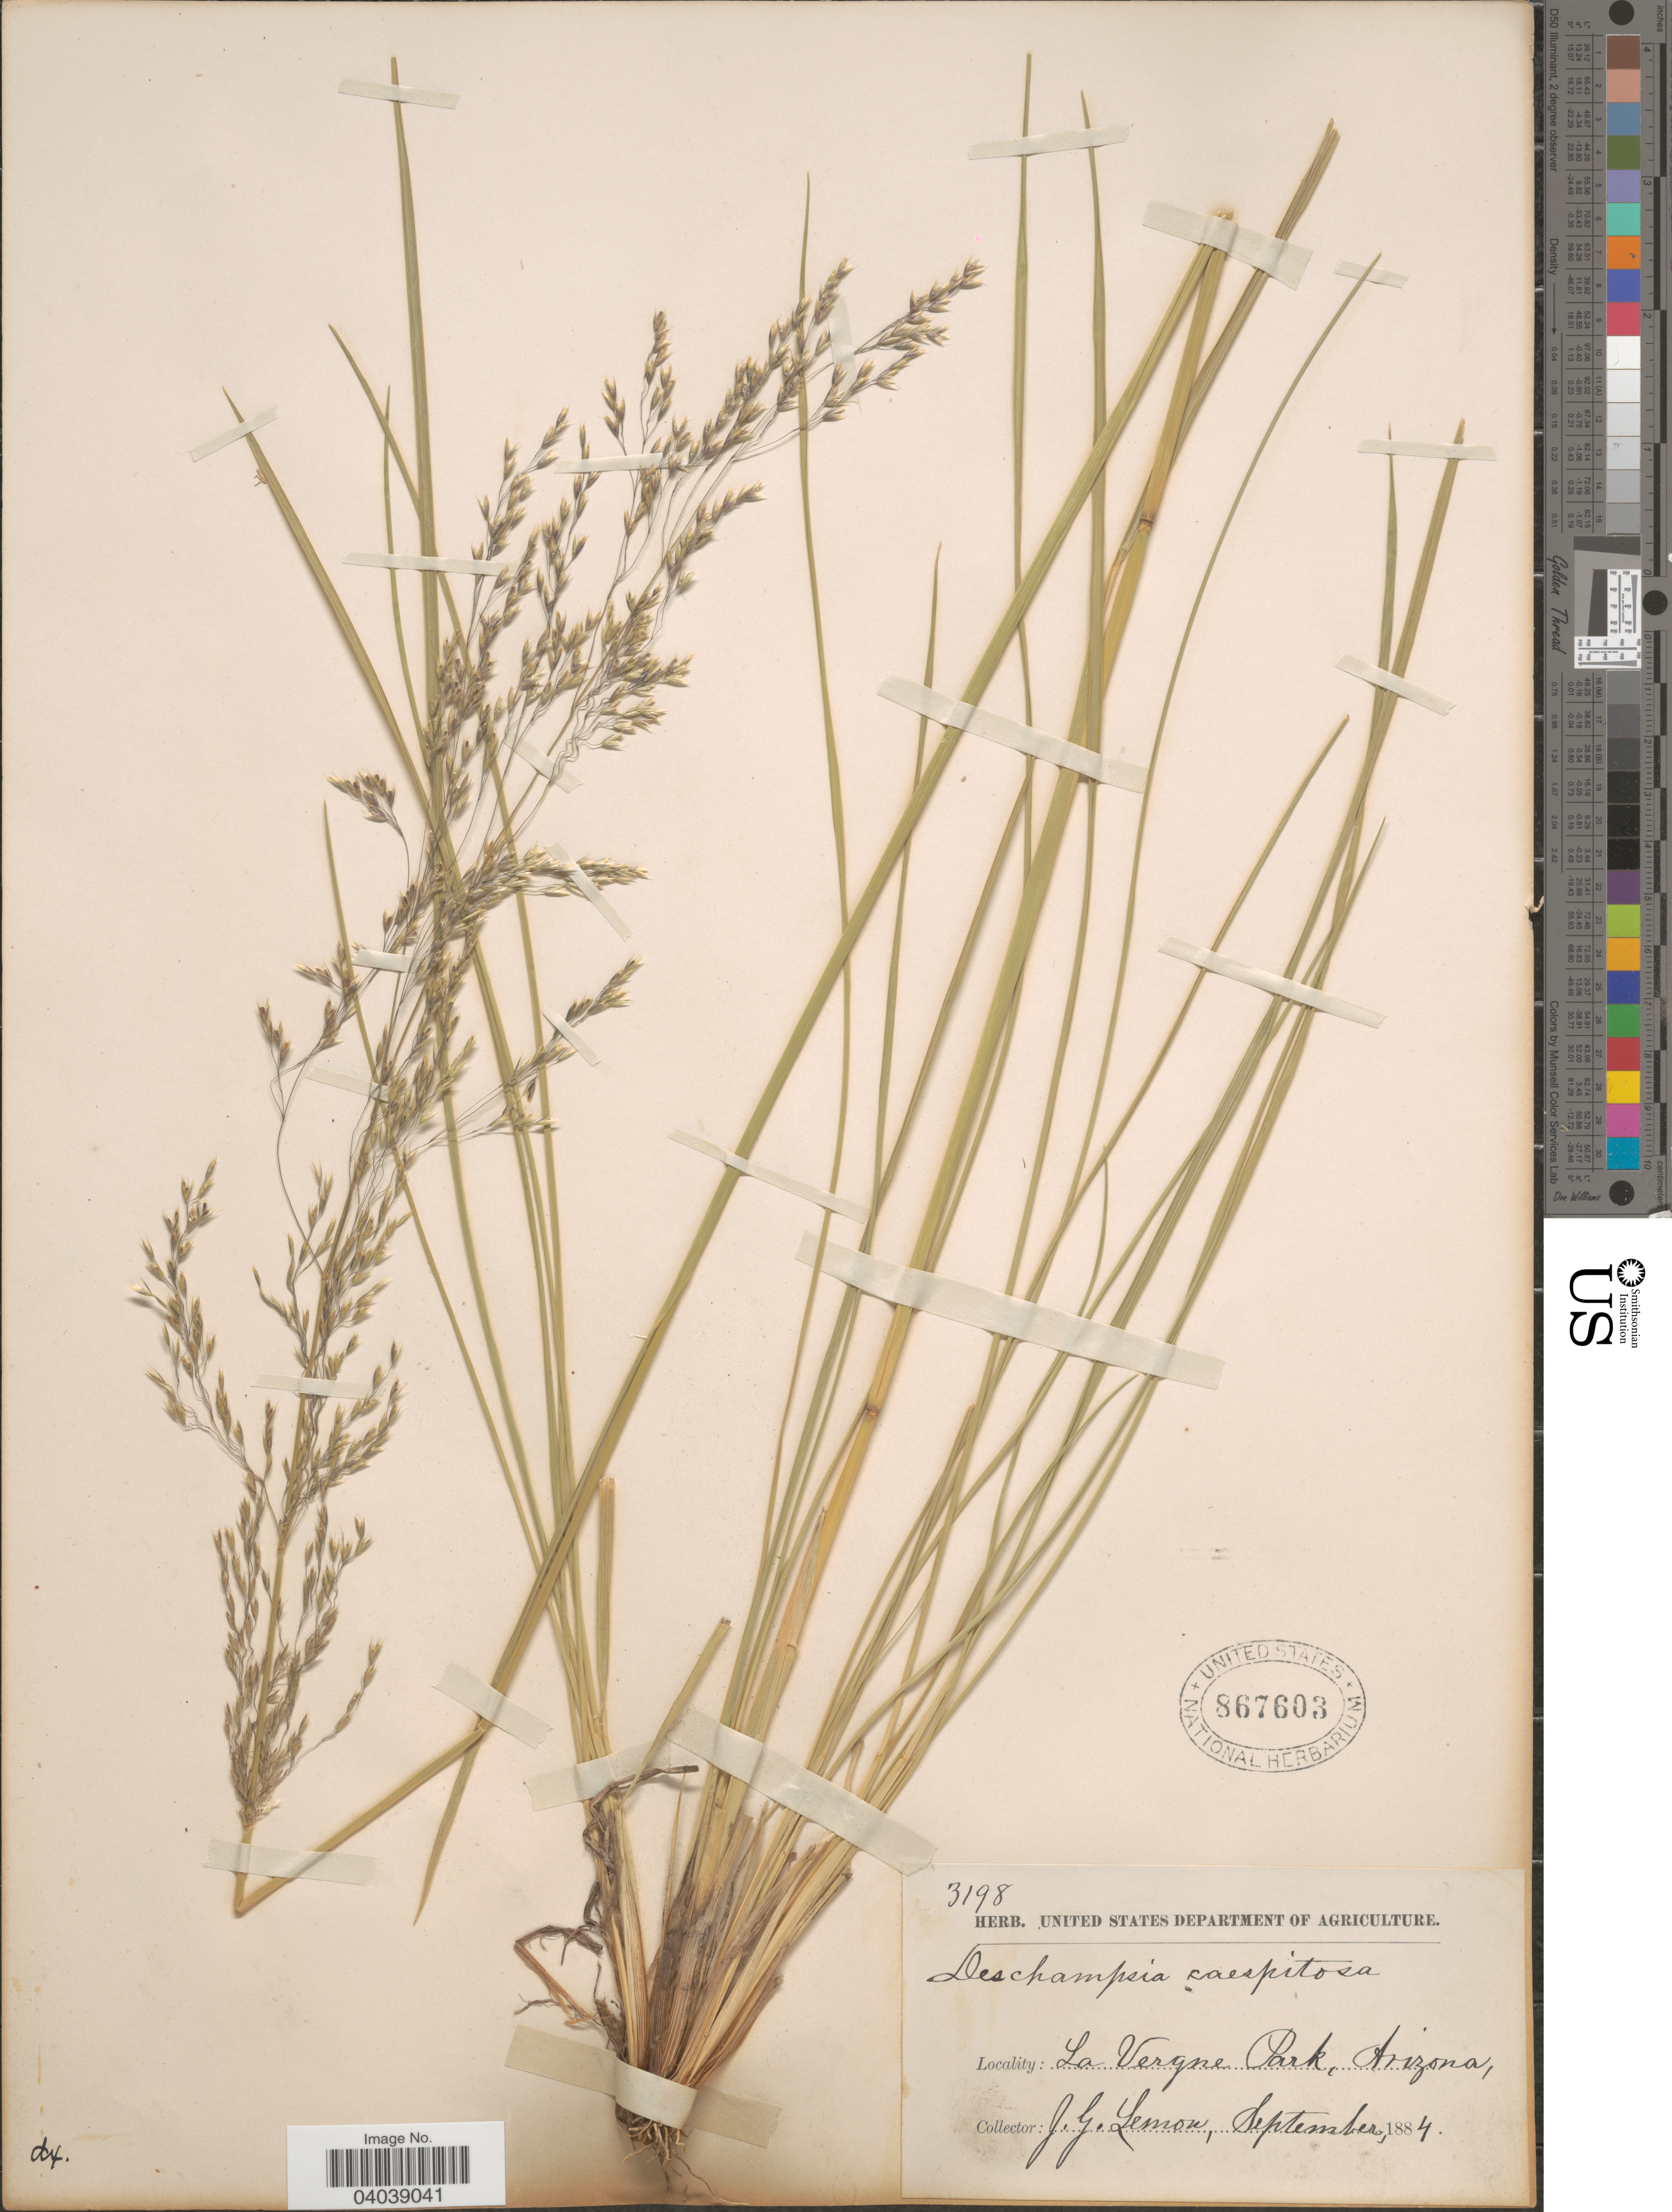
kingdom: Plantae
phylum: Tracheophyta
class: Liliopsida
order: Poales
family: Poaceae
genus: Deschampsia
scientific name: Deschampsia cespitosa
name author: (L.) P. Beauv.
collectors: J. Lemmon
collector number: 3198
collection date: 1884-09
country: United States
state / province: Arizona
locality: La Vergne Park.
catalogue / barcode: US 867603